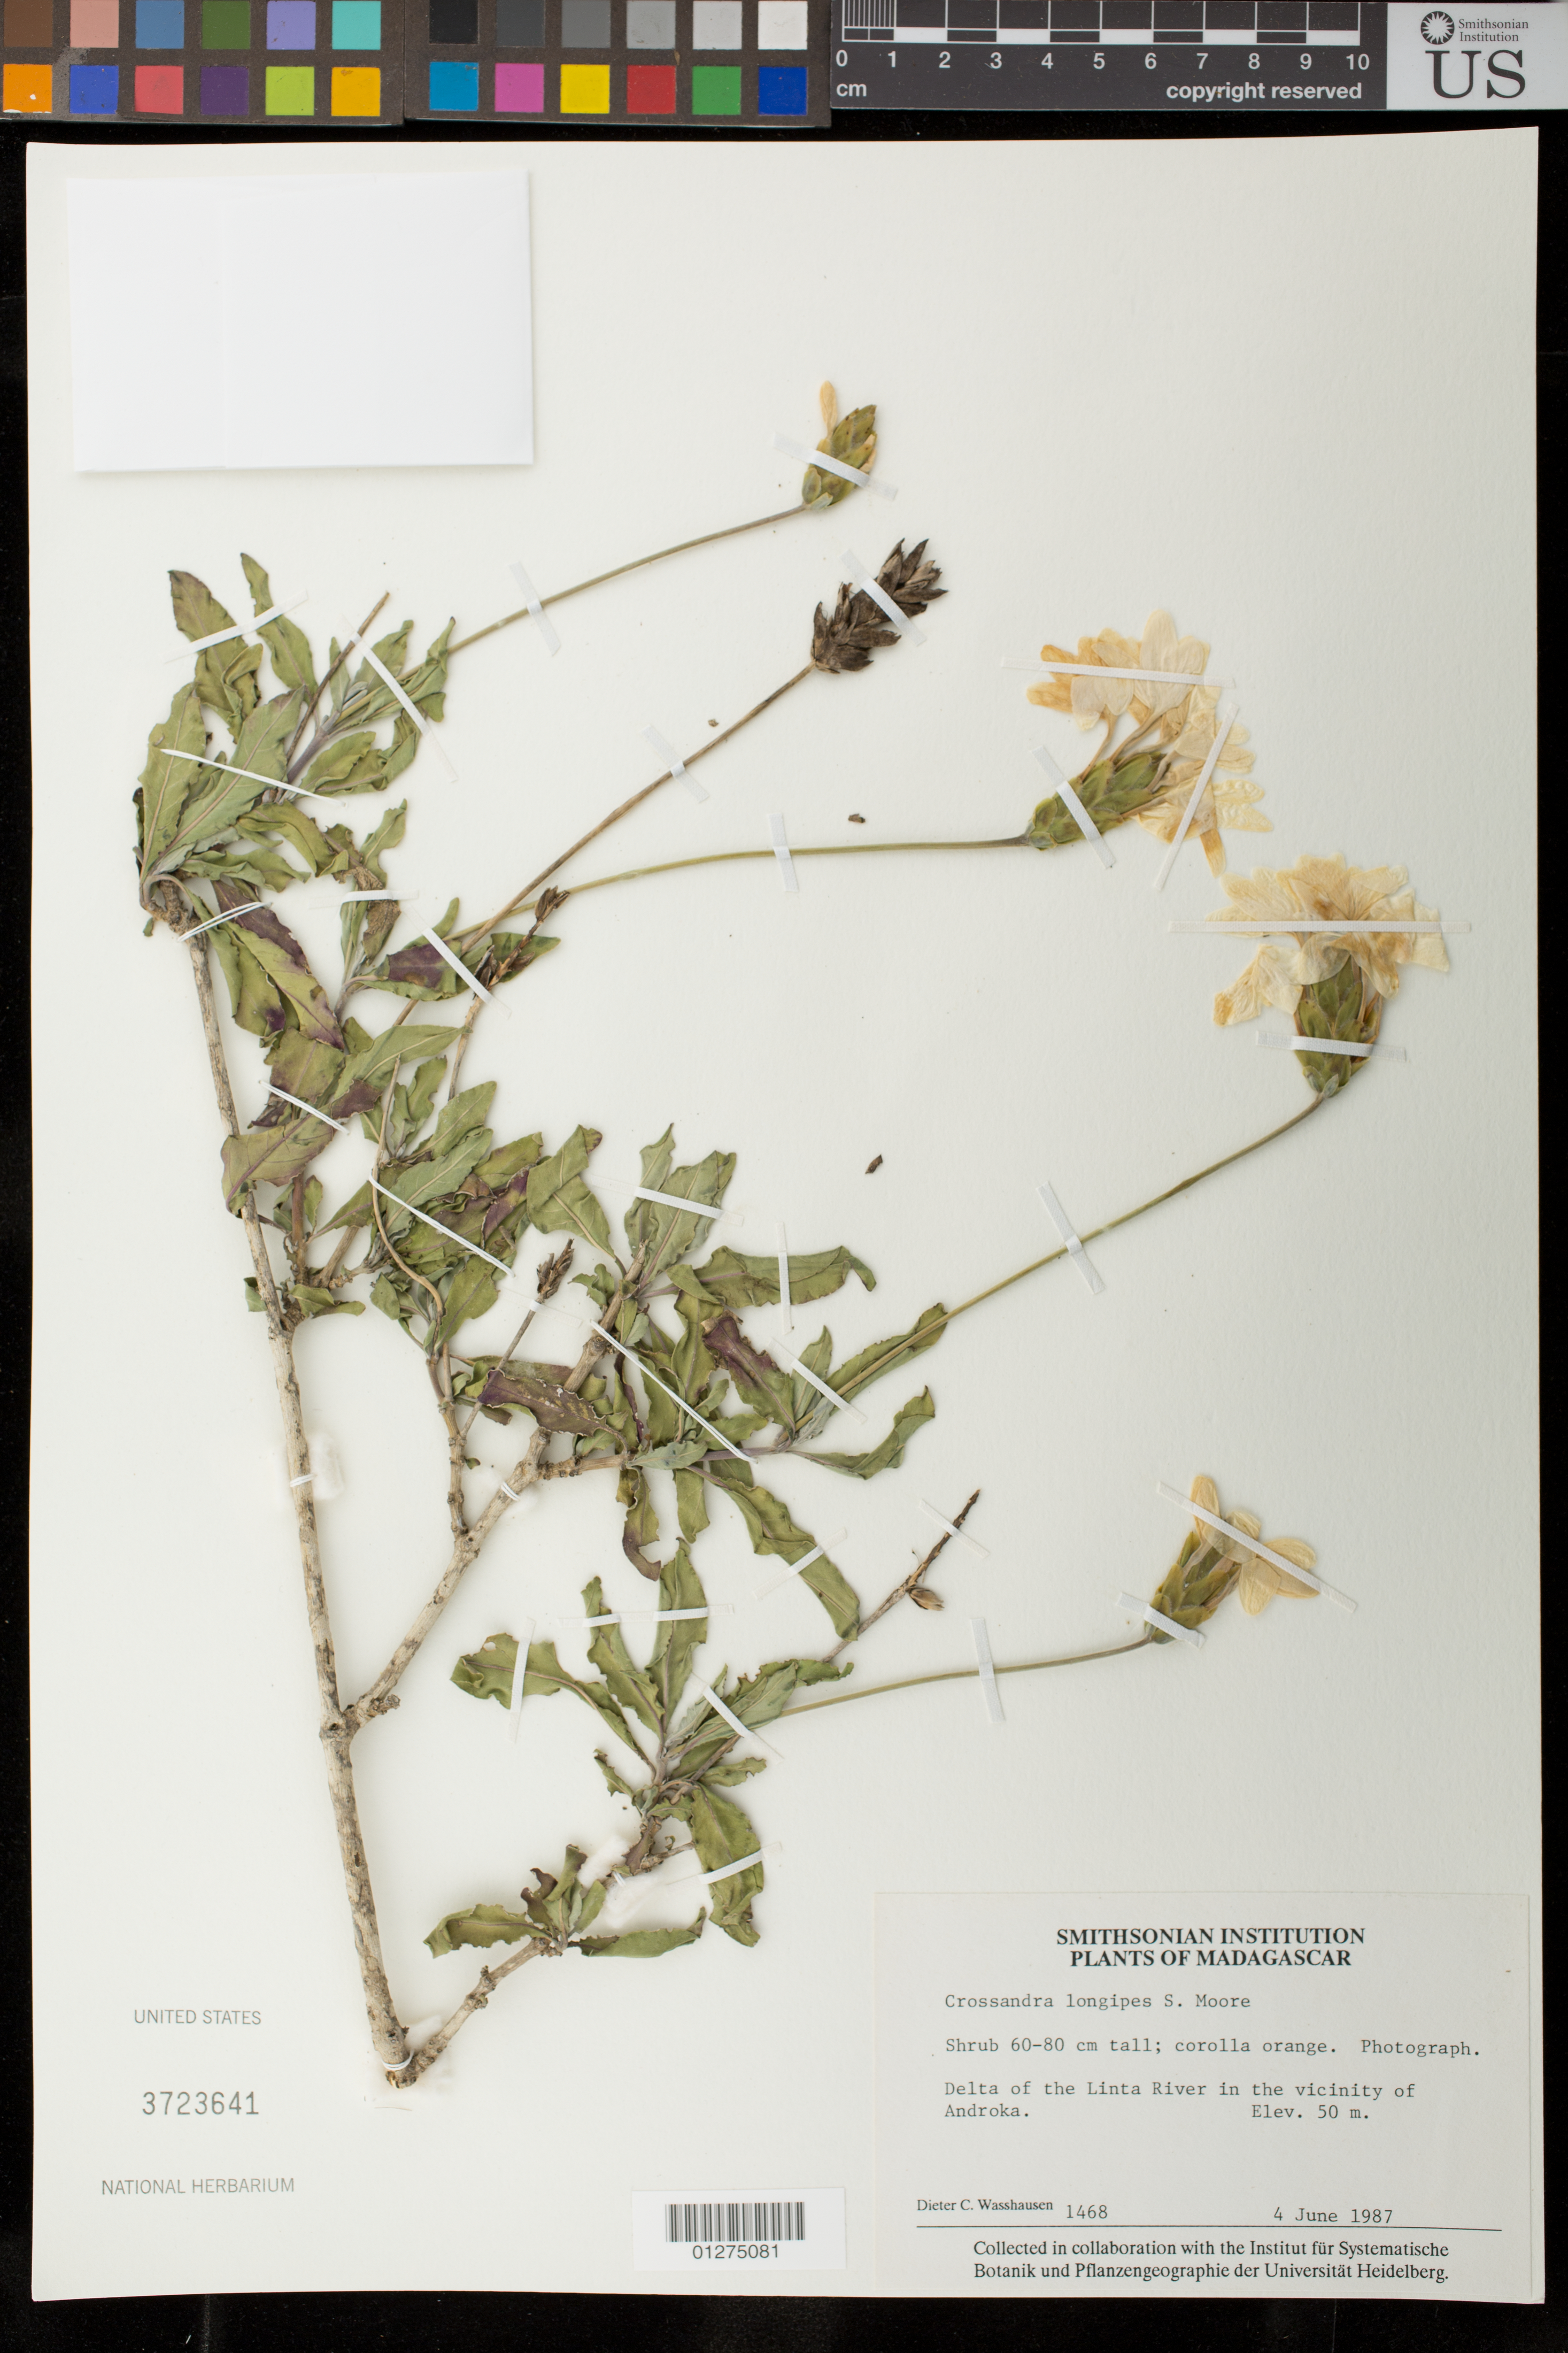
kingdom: Plantae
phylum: Tracheophyta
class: Magnoliopsida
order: Lamiales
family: Acanthaceae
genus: Crossandra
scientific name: Crossandra longipes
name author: S. Moore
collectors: D. C. Wasshausen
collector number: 1468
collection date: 1987-06-04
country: Madagascar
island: Madagascar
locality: Delta of the Linta River in the vicinity of Androka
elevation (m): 50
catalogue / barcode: US 3723641